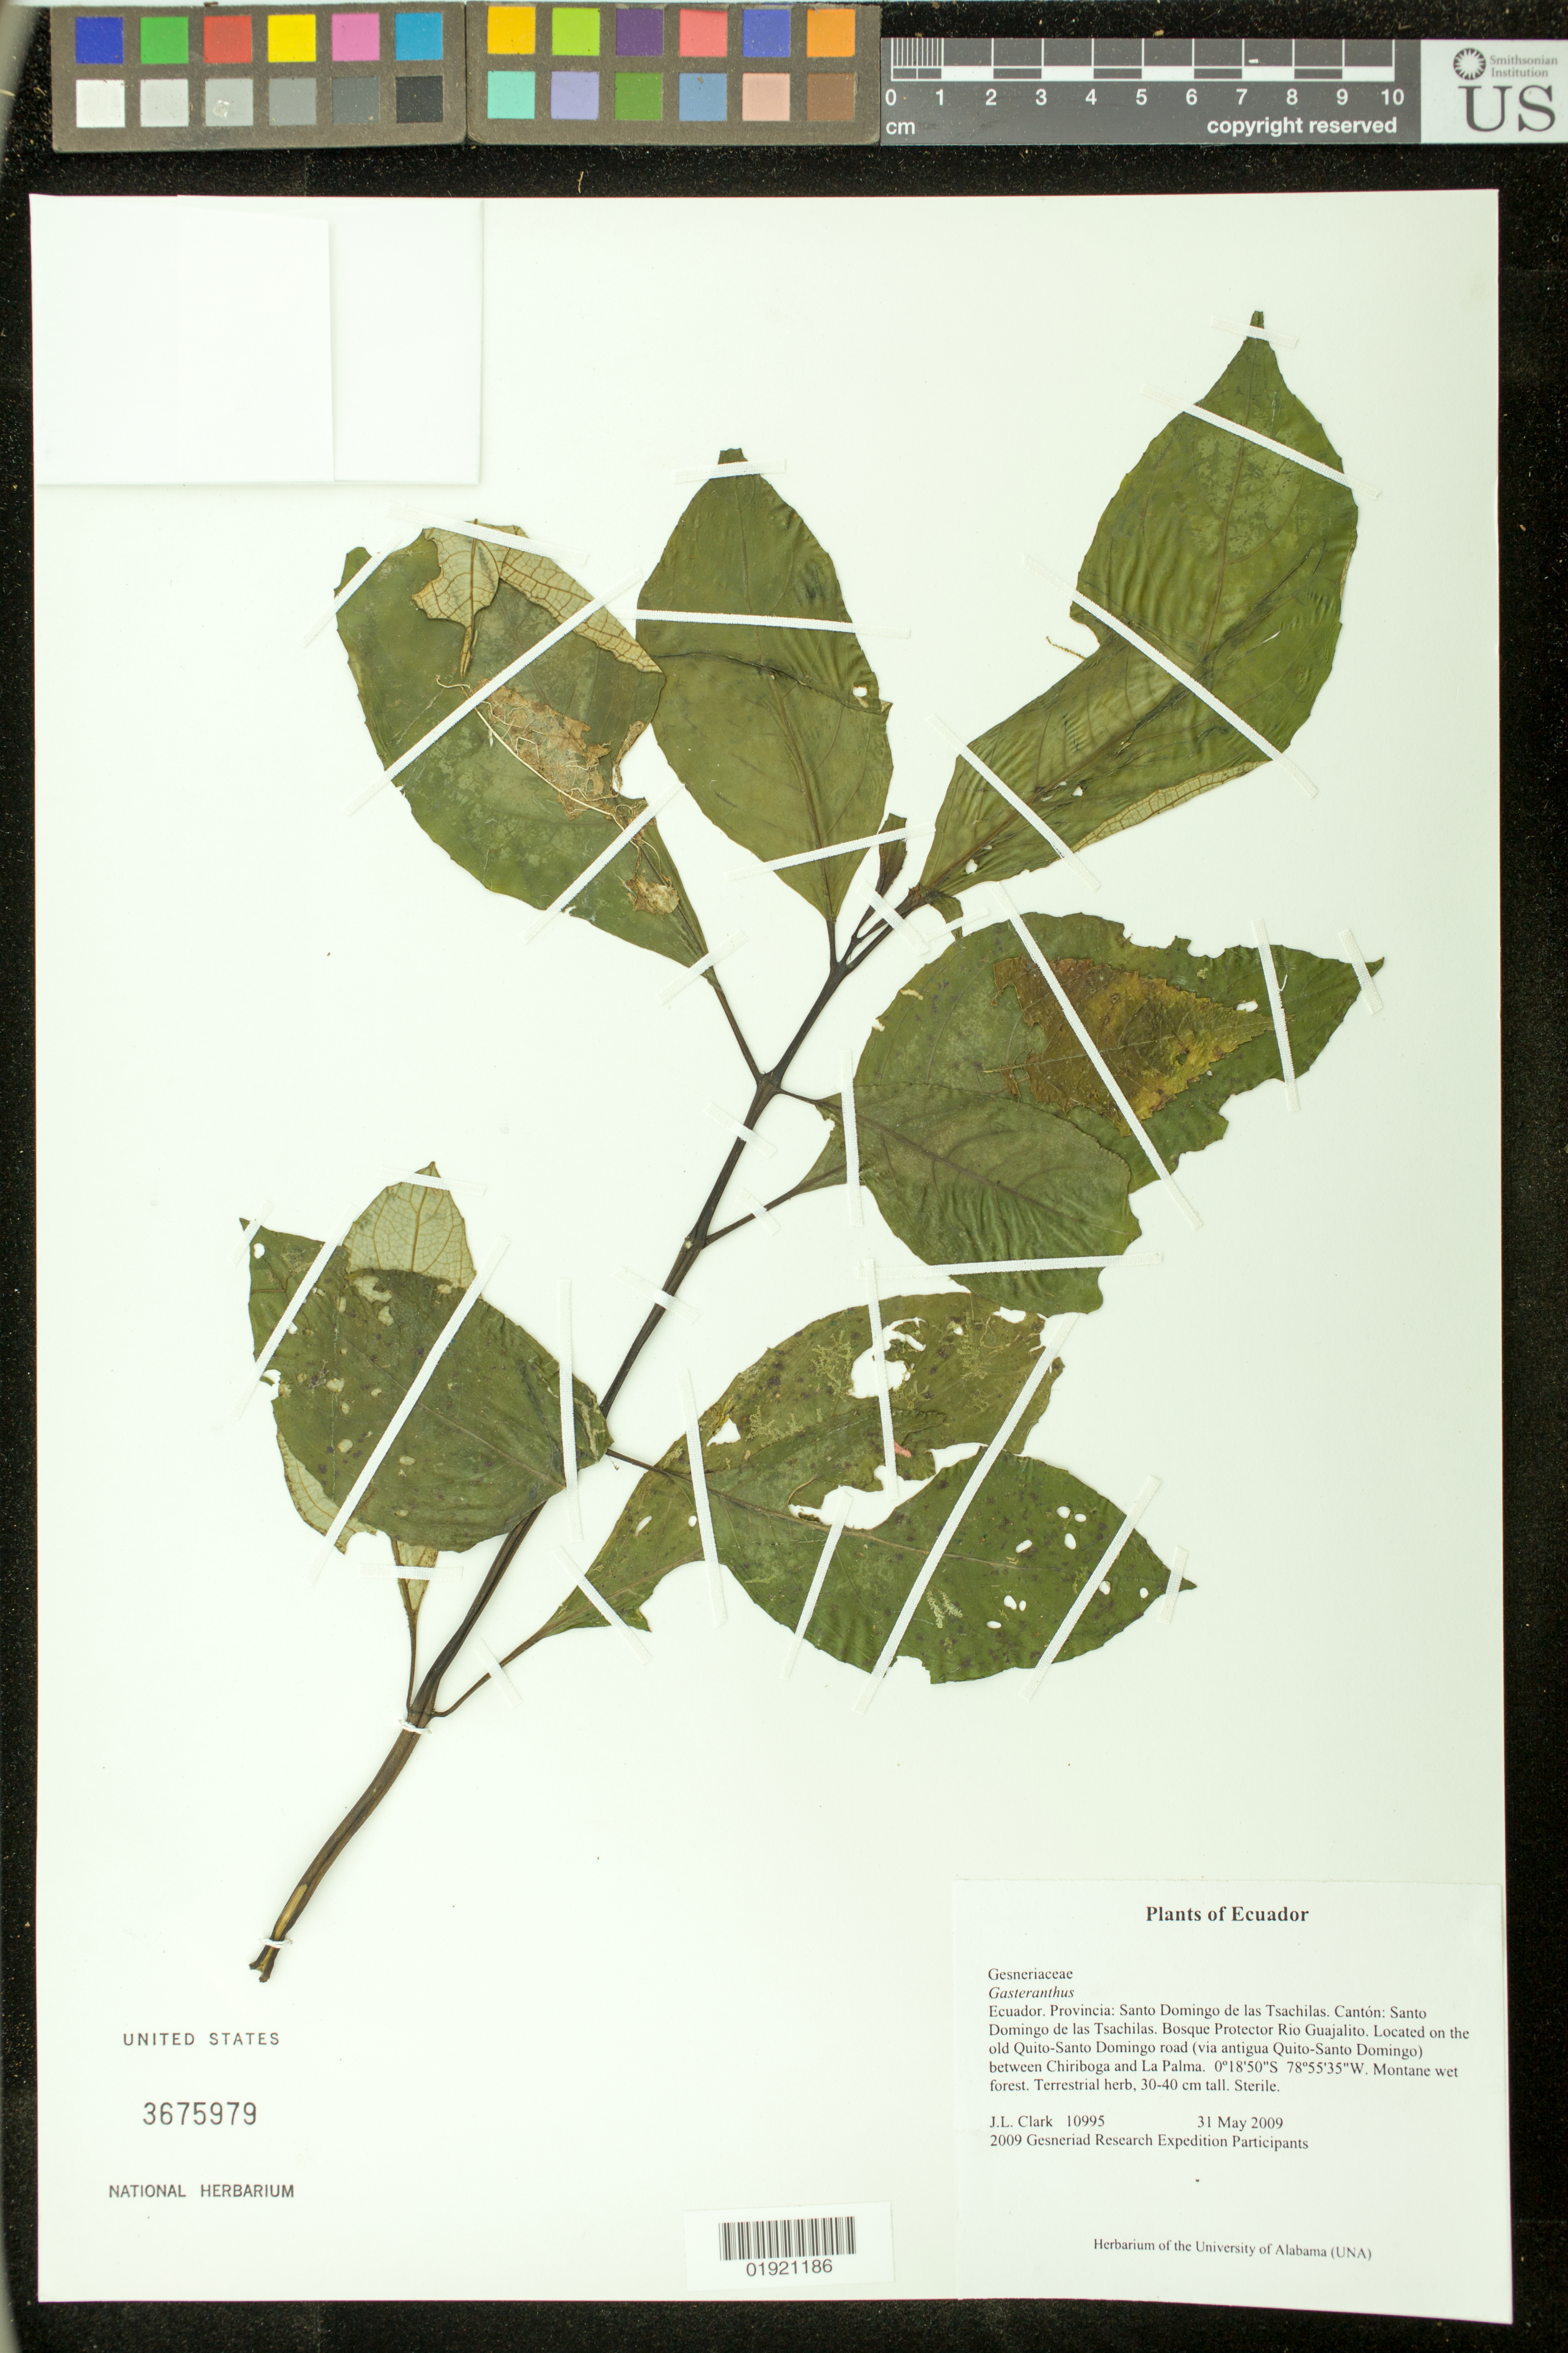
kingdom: Plantae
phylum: Tracheophyta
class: Magnoliopsida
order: Lamiales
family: Gesneriaceae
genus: Gasteranthus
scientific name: Gasteranthus sp.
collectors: J. L. Clark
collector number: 10995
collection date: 2009-03-31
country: Ecuador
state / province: Tsáchilas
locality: Canton: Santo Domingo de las Tsachilas. Bosque Protector Rio Guajalito. Located on the old Quito-Santo Domingo road (via antigua Quito-Santo Domingo) between Chiriboga and La Palma.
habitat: Montane wet forest.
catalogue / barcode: US 3675979